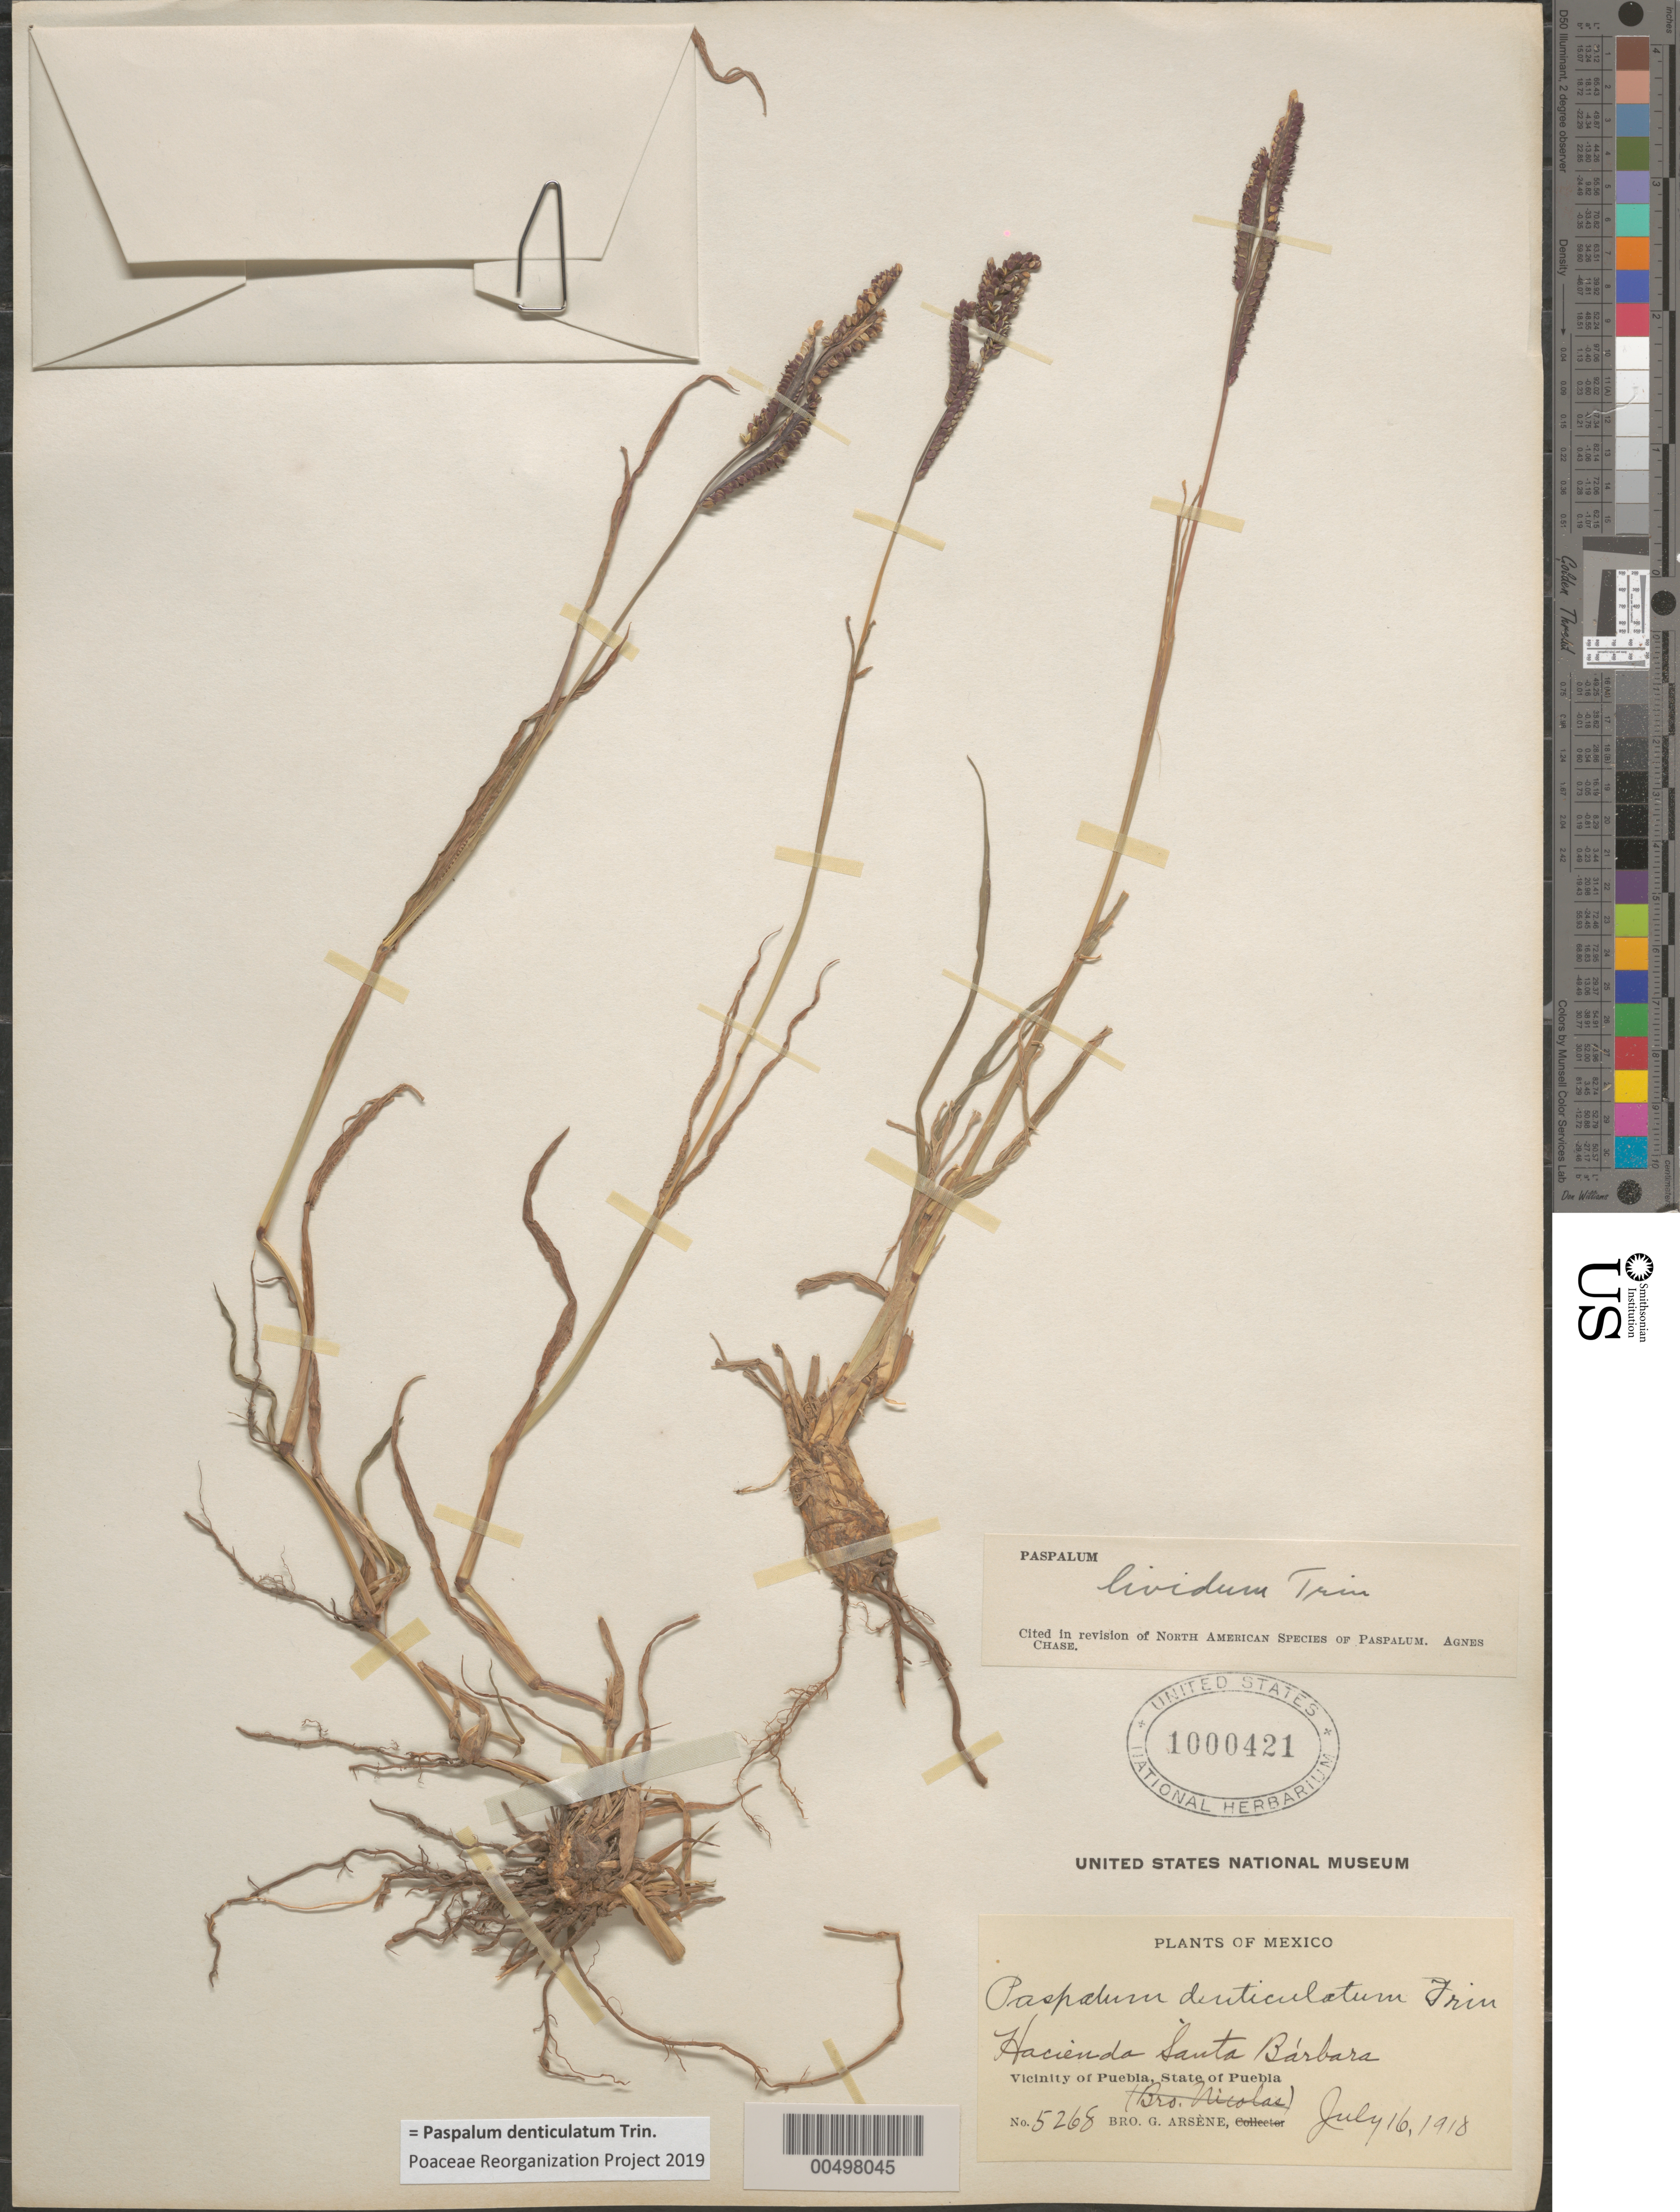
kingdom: Plantae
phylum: Tracheophyta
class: Liliopsida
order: Poales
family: Poaceae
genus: Paspalum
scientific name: Paspalum lividum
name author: Trin. in Schltdl.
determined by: Chase, [M.] Agnes, (US)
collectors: Bro. G. Arsène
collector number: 5268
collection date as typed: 16 Jul 1910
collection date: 1910-07-16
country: Mexico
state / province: Puebla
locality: Hacienda Santa Barbara, vicinity of Puebla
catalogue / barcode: US 1000421